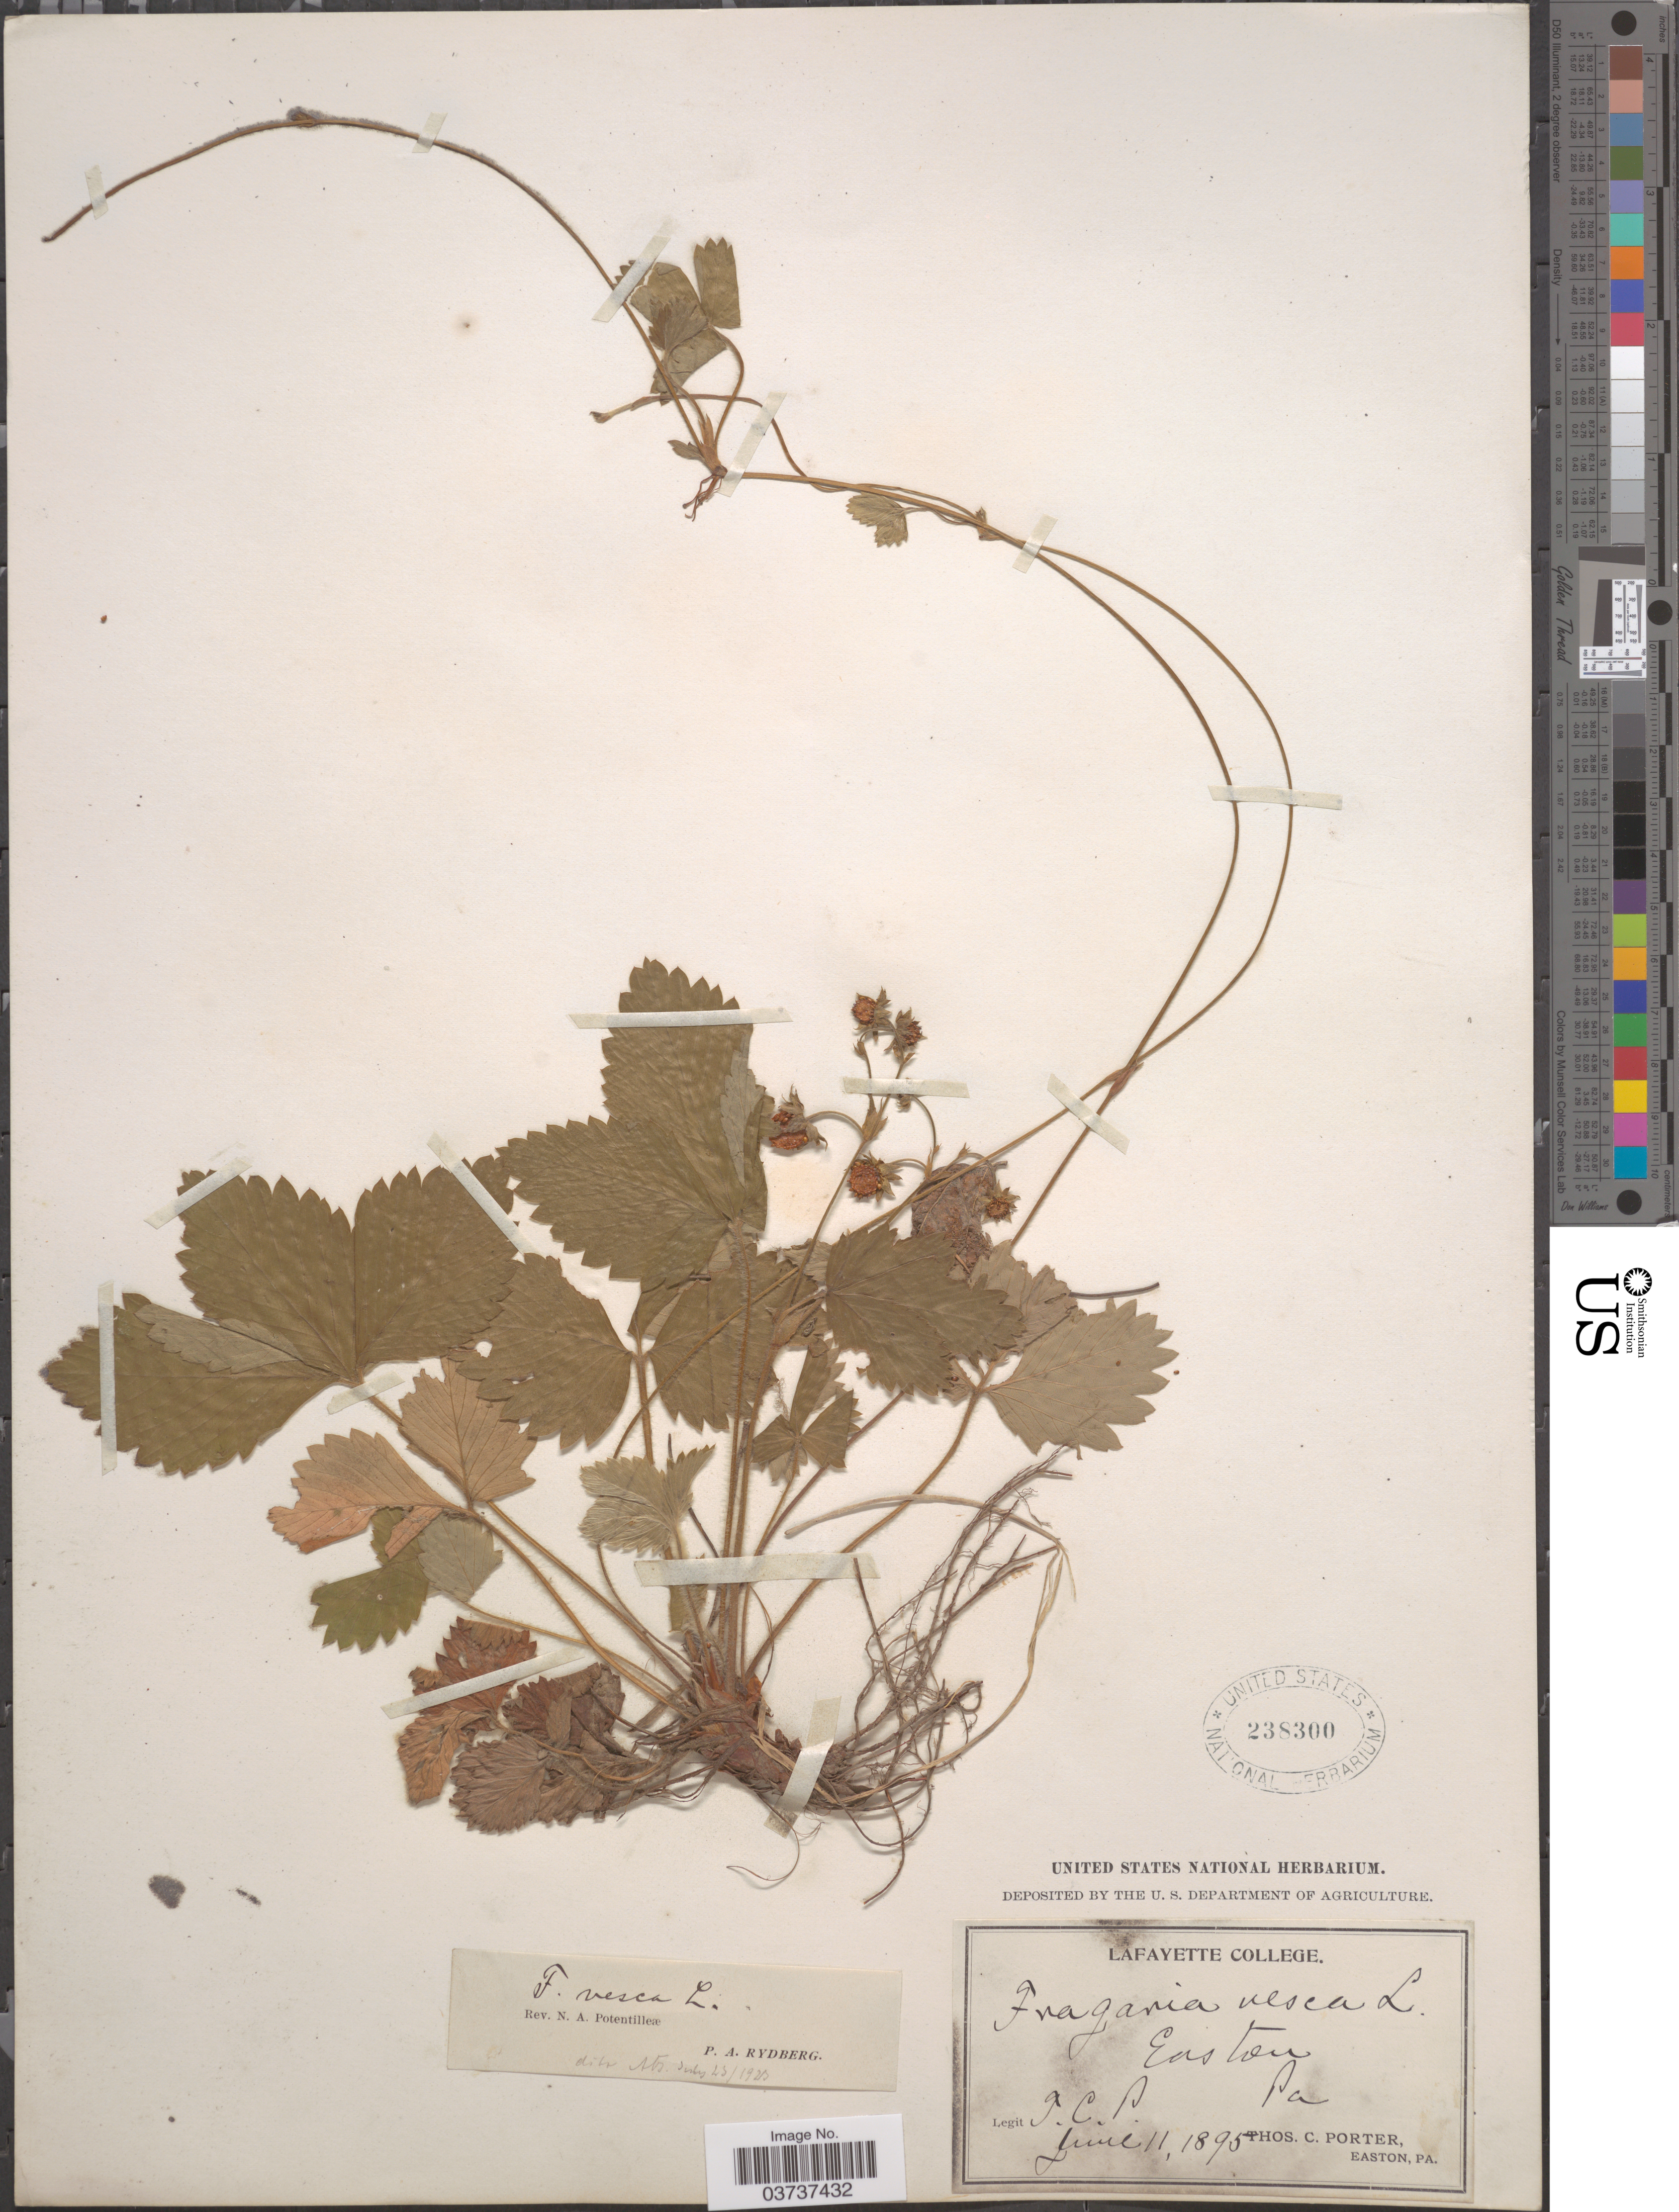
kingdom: Plantae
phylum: Tracheophyta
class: Magnoliopsida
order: Rosales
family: Rosaceae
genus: Fragaria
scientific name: Fragaria vesca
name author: L.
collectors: T. Porter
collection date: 1895-06-11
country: United States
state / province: Pennsylvania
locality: Easton.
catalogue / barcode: US 238300